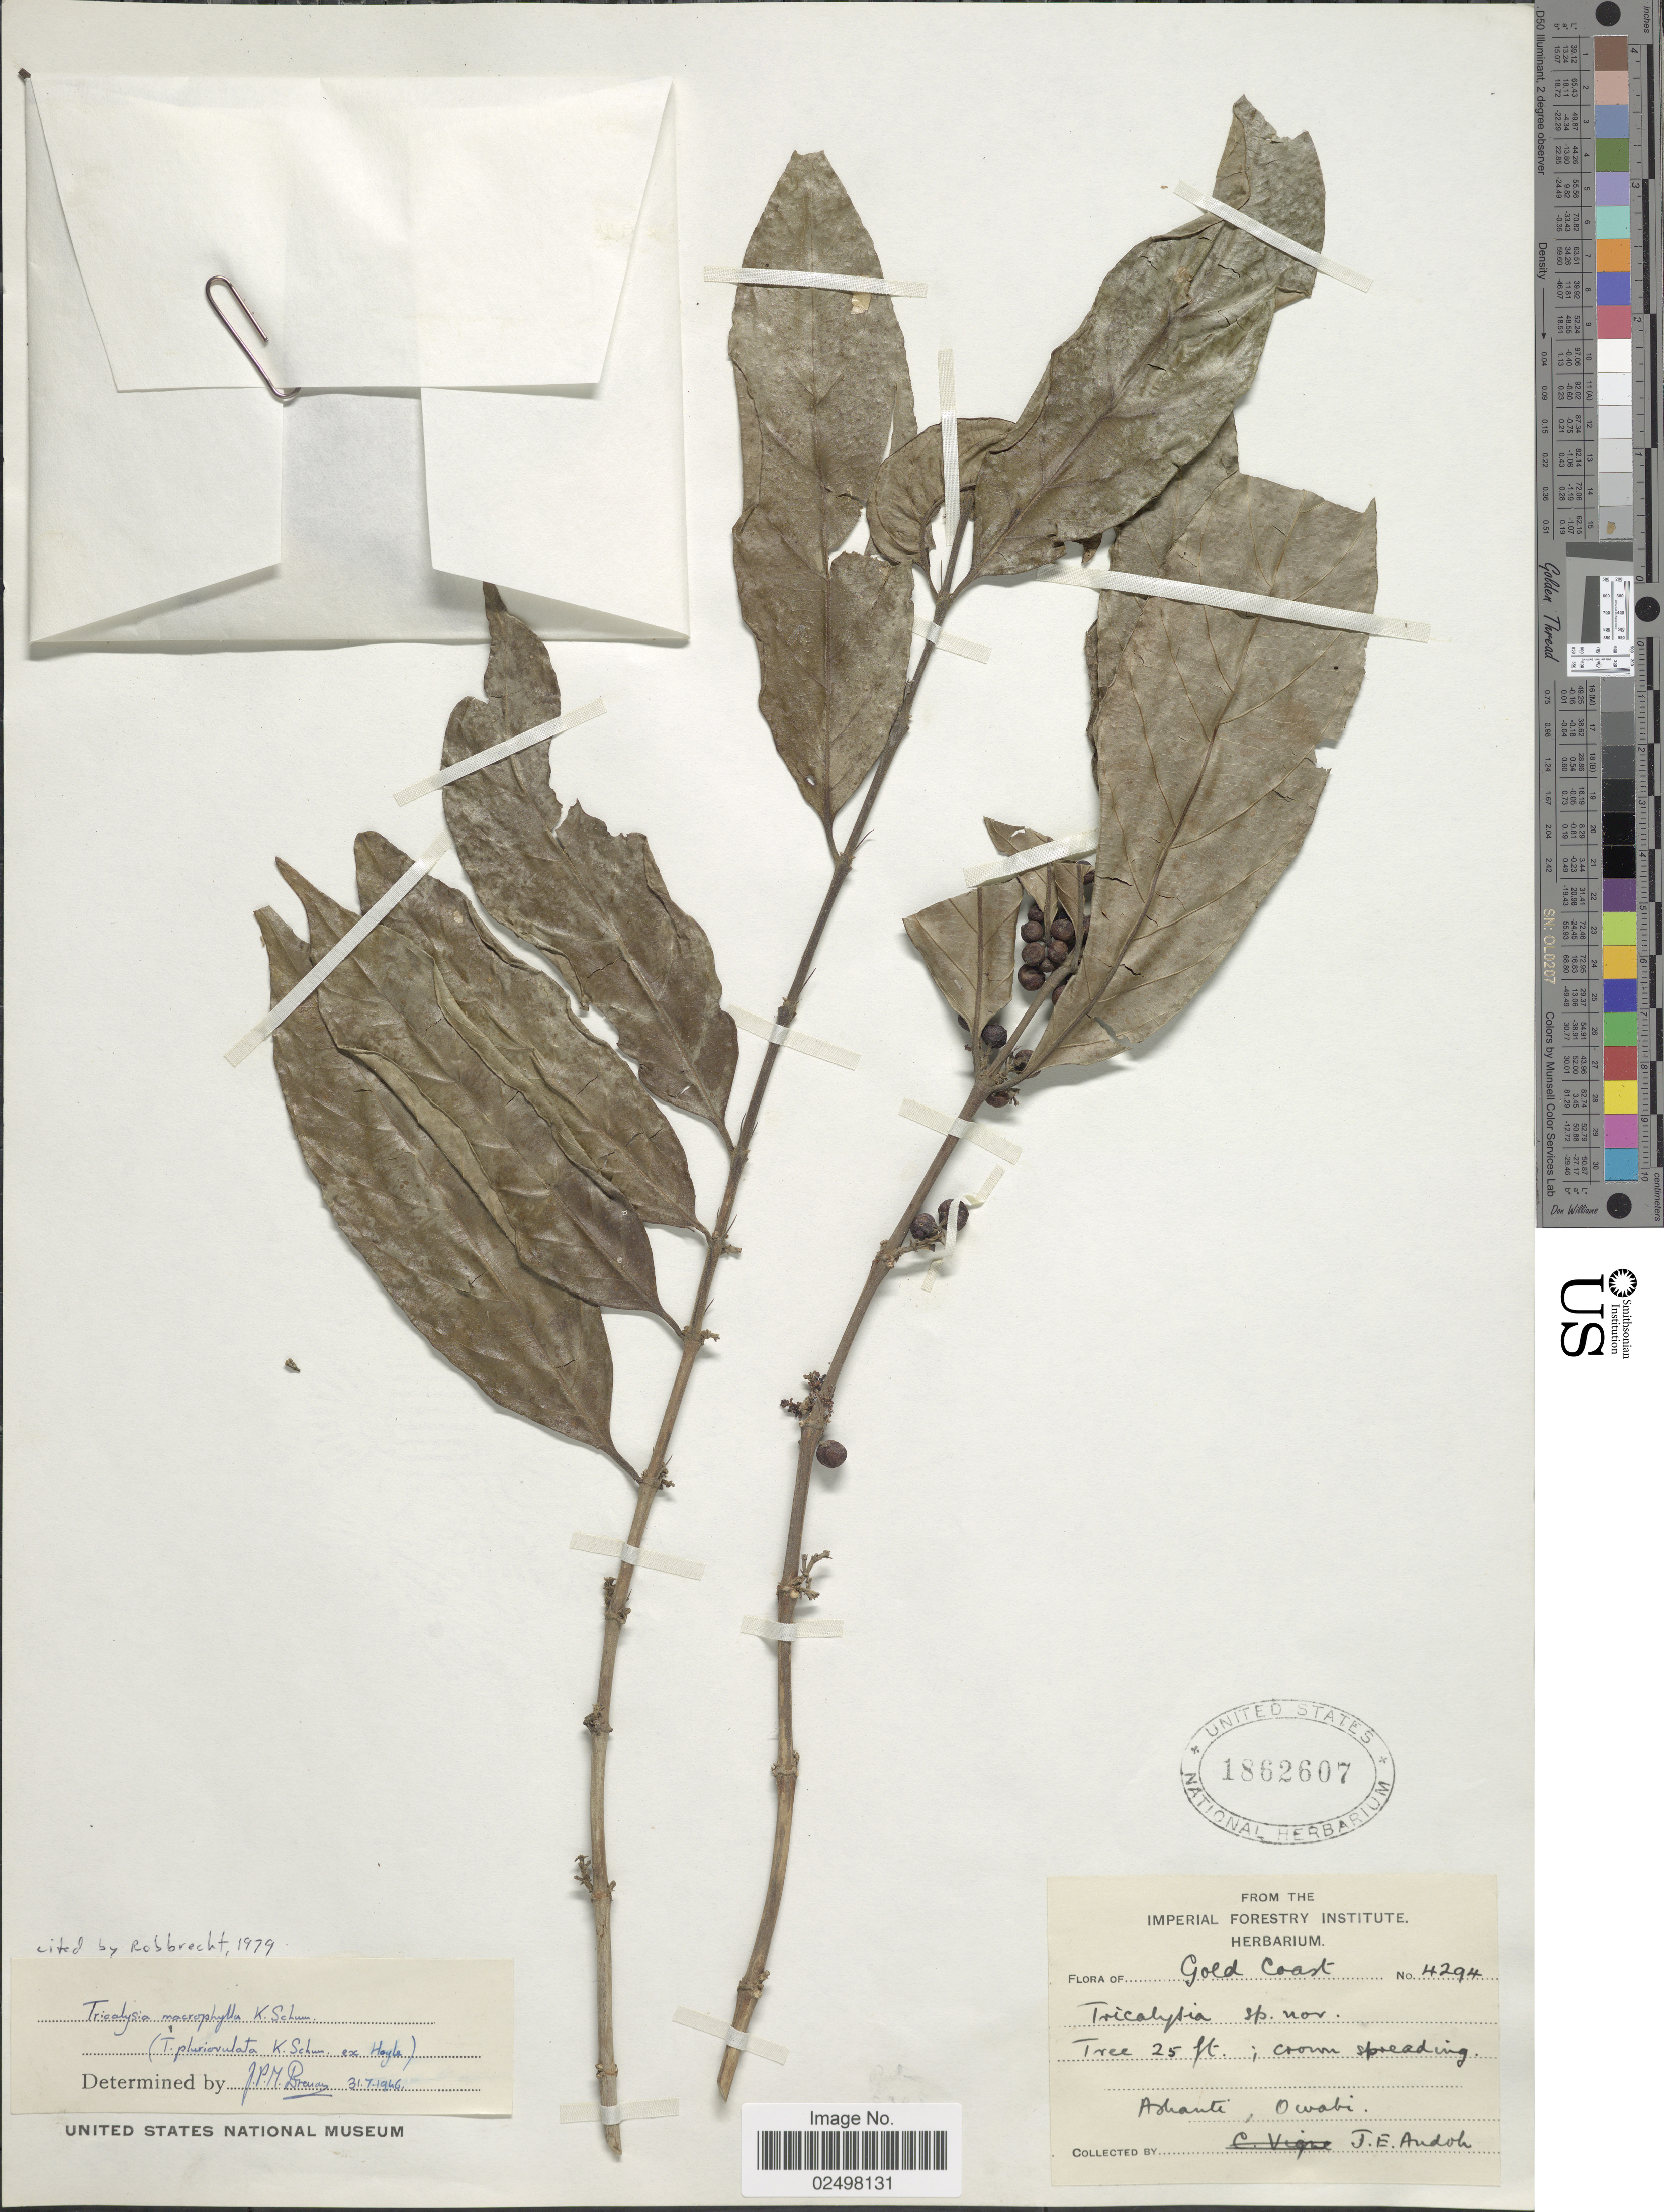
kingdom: Plantae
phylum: Tracheophyta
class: Magnoliopsida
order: Gentianales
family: Rubiaceae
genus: Tricalysia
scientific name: Tricalysia macrophylla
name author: K. Schum.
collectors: J. Andoh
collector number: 4294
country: Ghana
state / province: Ashanti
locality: Owabi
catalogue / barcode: US 1862607